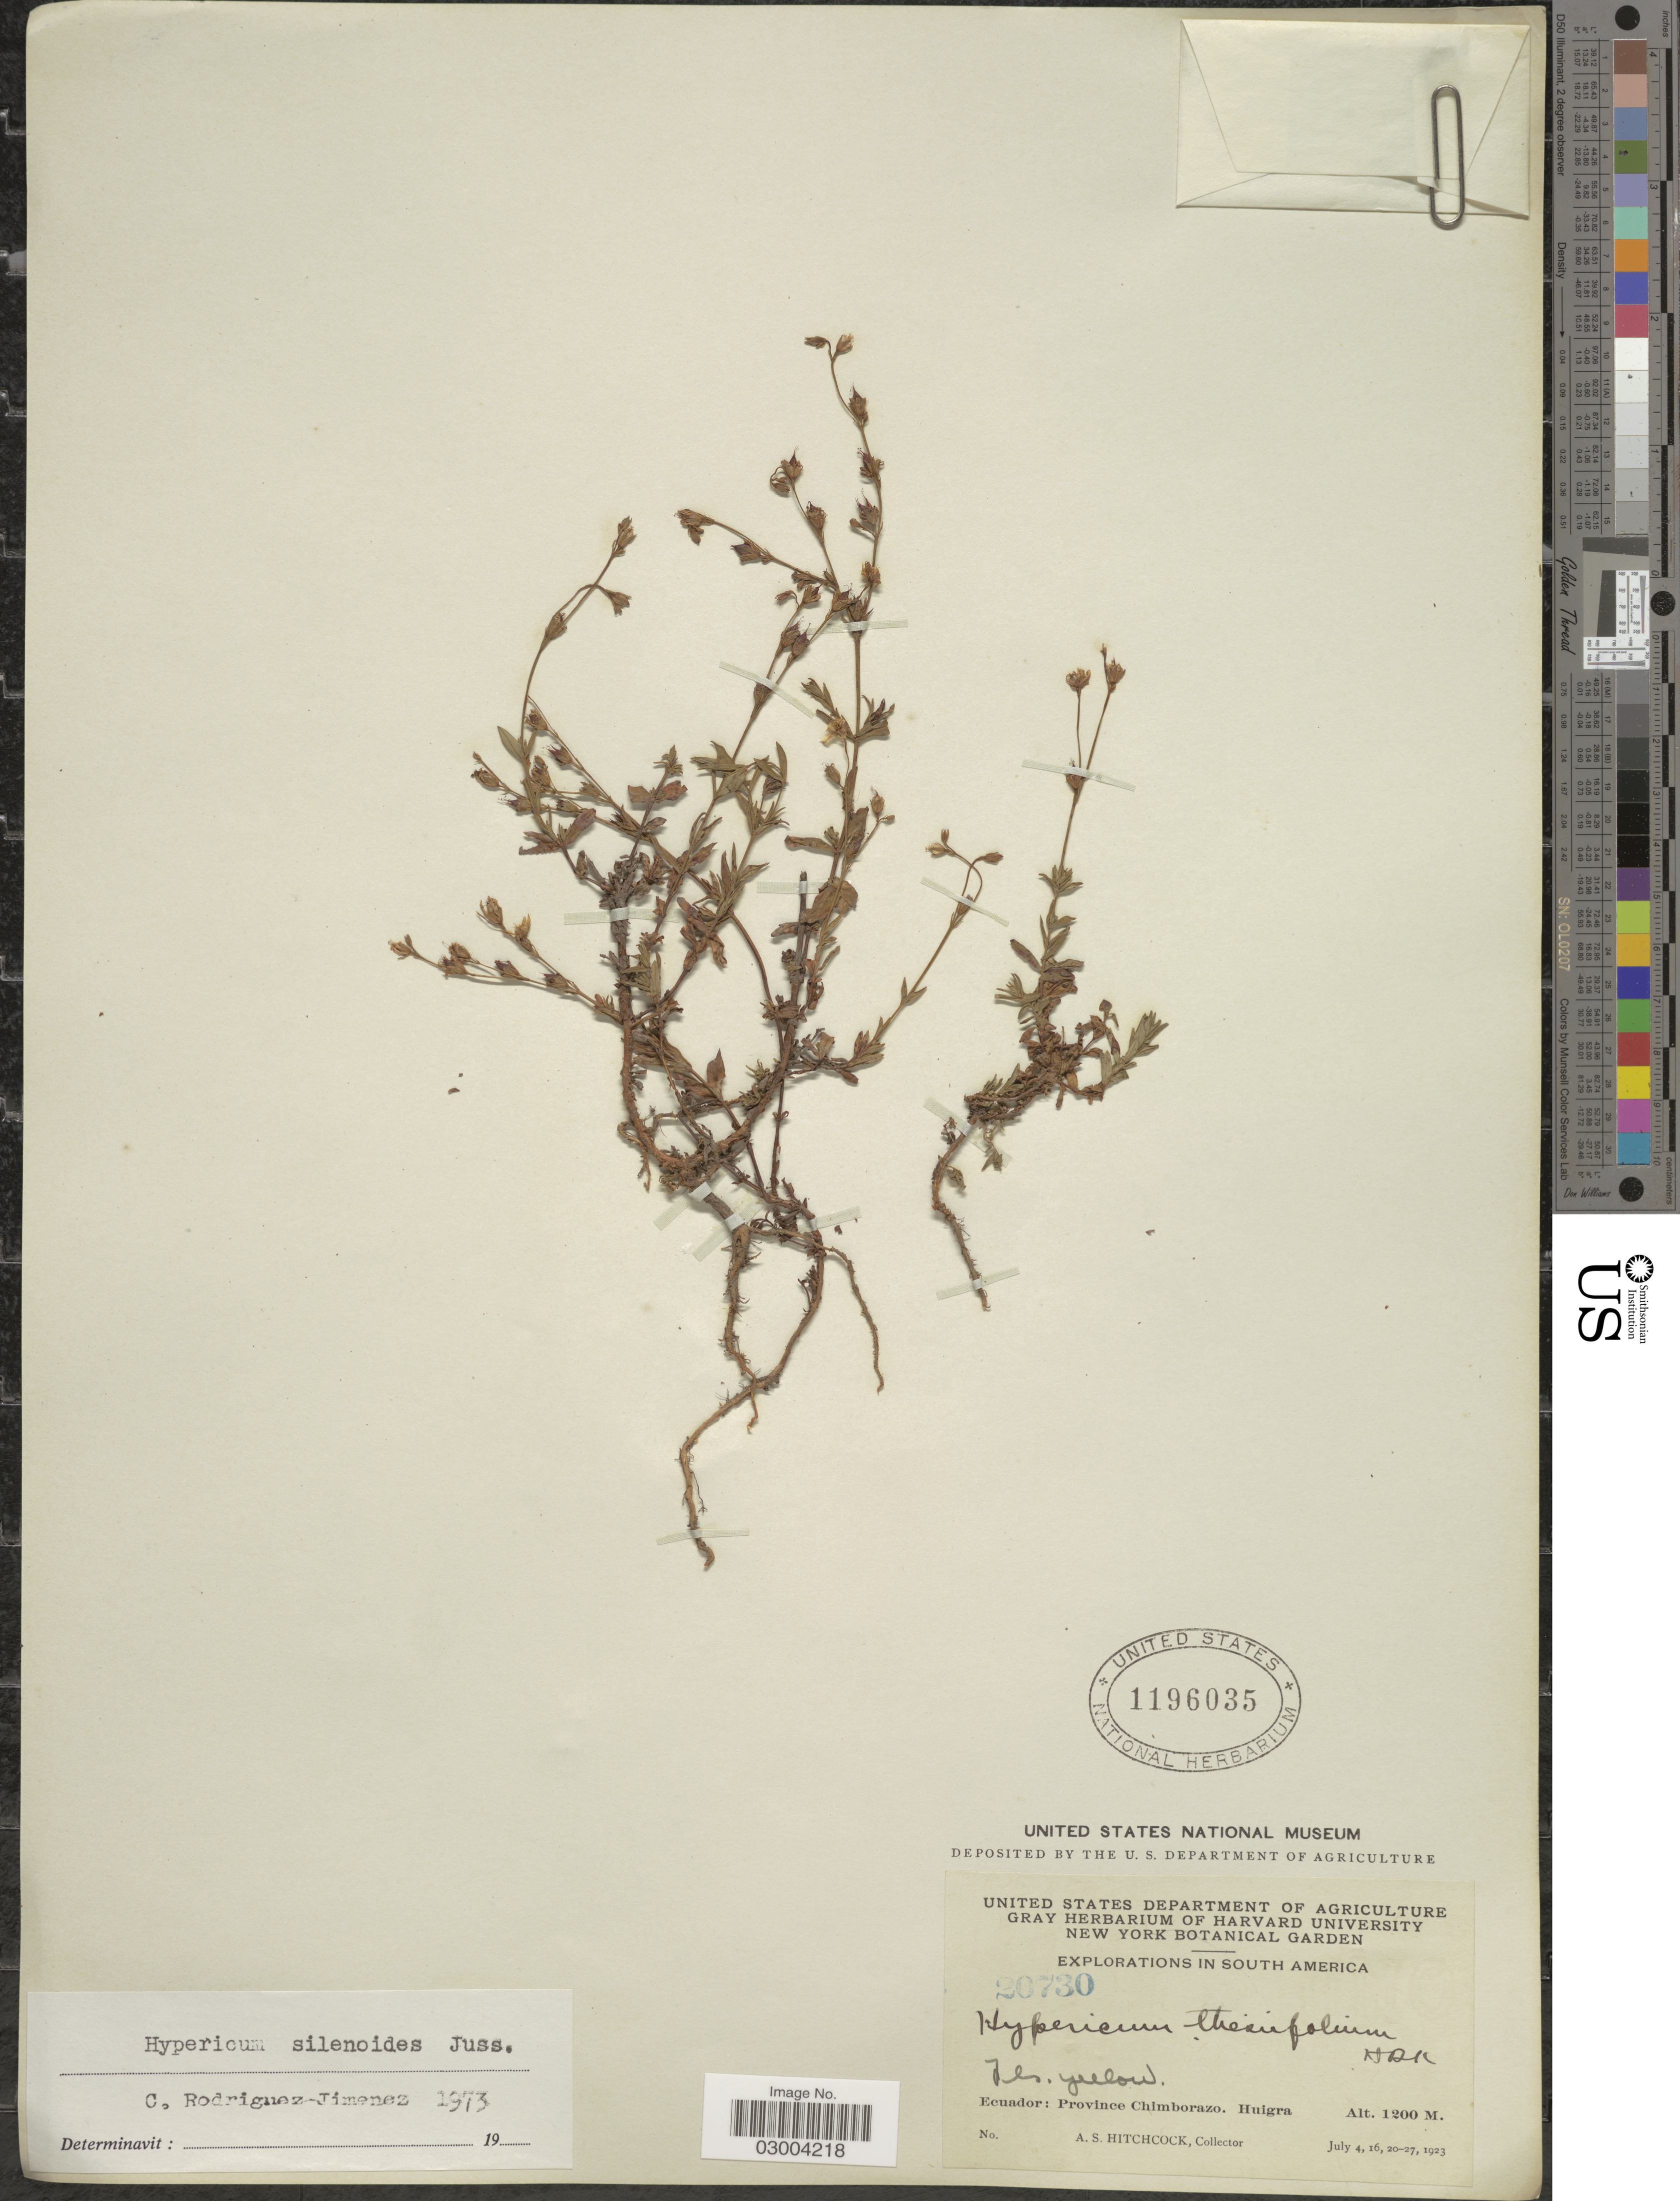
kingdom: Plantae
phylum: Tracheophyta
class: Magnoliopsida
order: Malpighiales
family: Hypericaceae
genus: Hypericum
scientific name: Hypericum silenoides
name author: Juss.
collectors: A. S. Hitchcock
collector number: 20730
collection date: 1923-07-04/1923-07-27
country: Ecuador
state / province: Chimborazo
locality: Province Chimborazo, Huigra.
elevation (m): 1200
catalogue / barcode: US 1196035